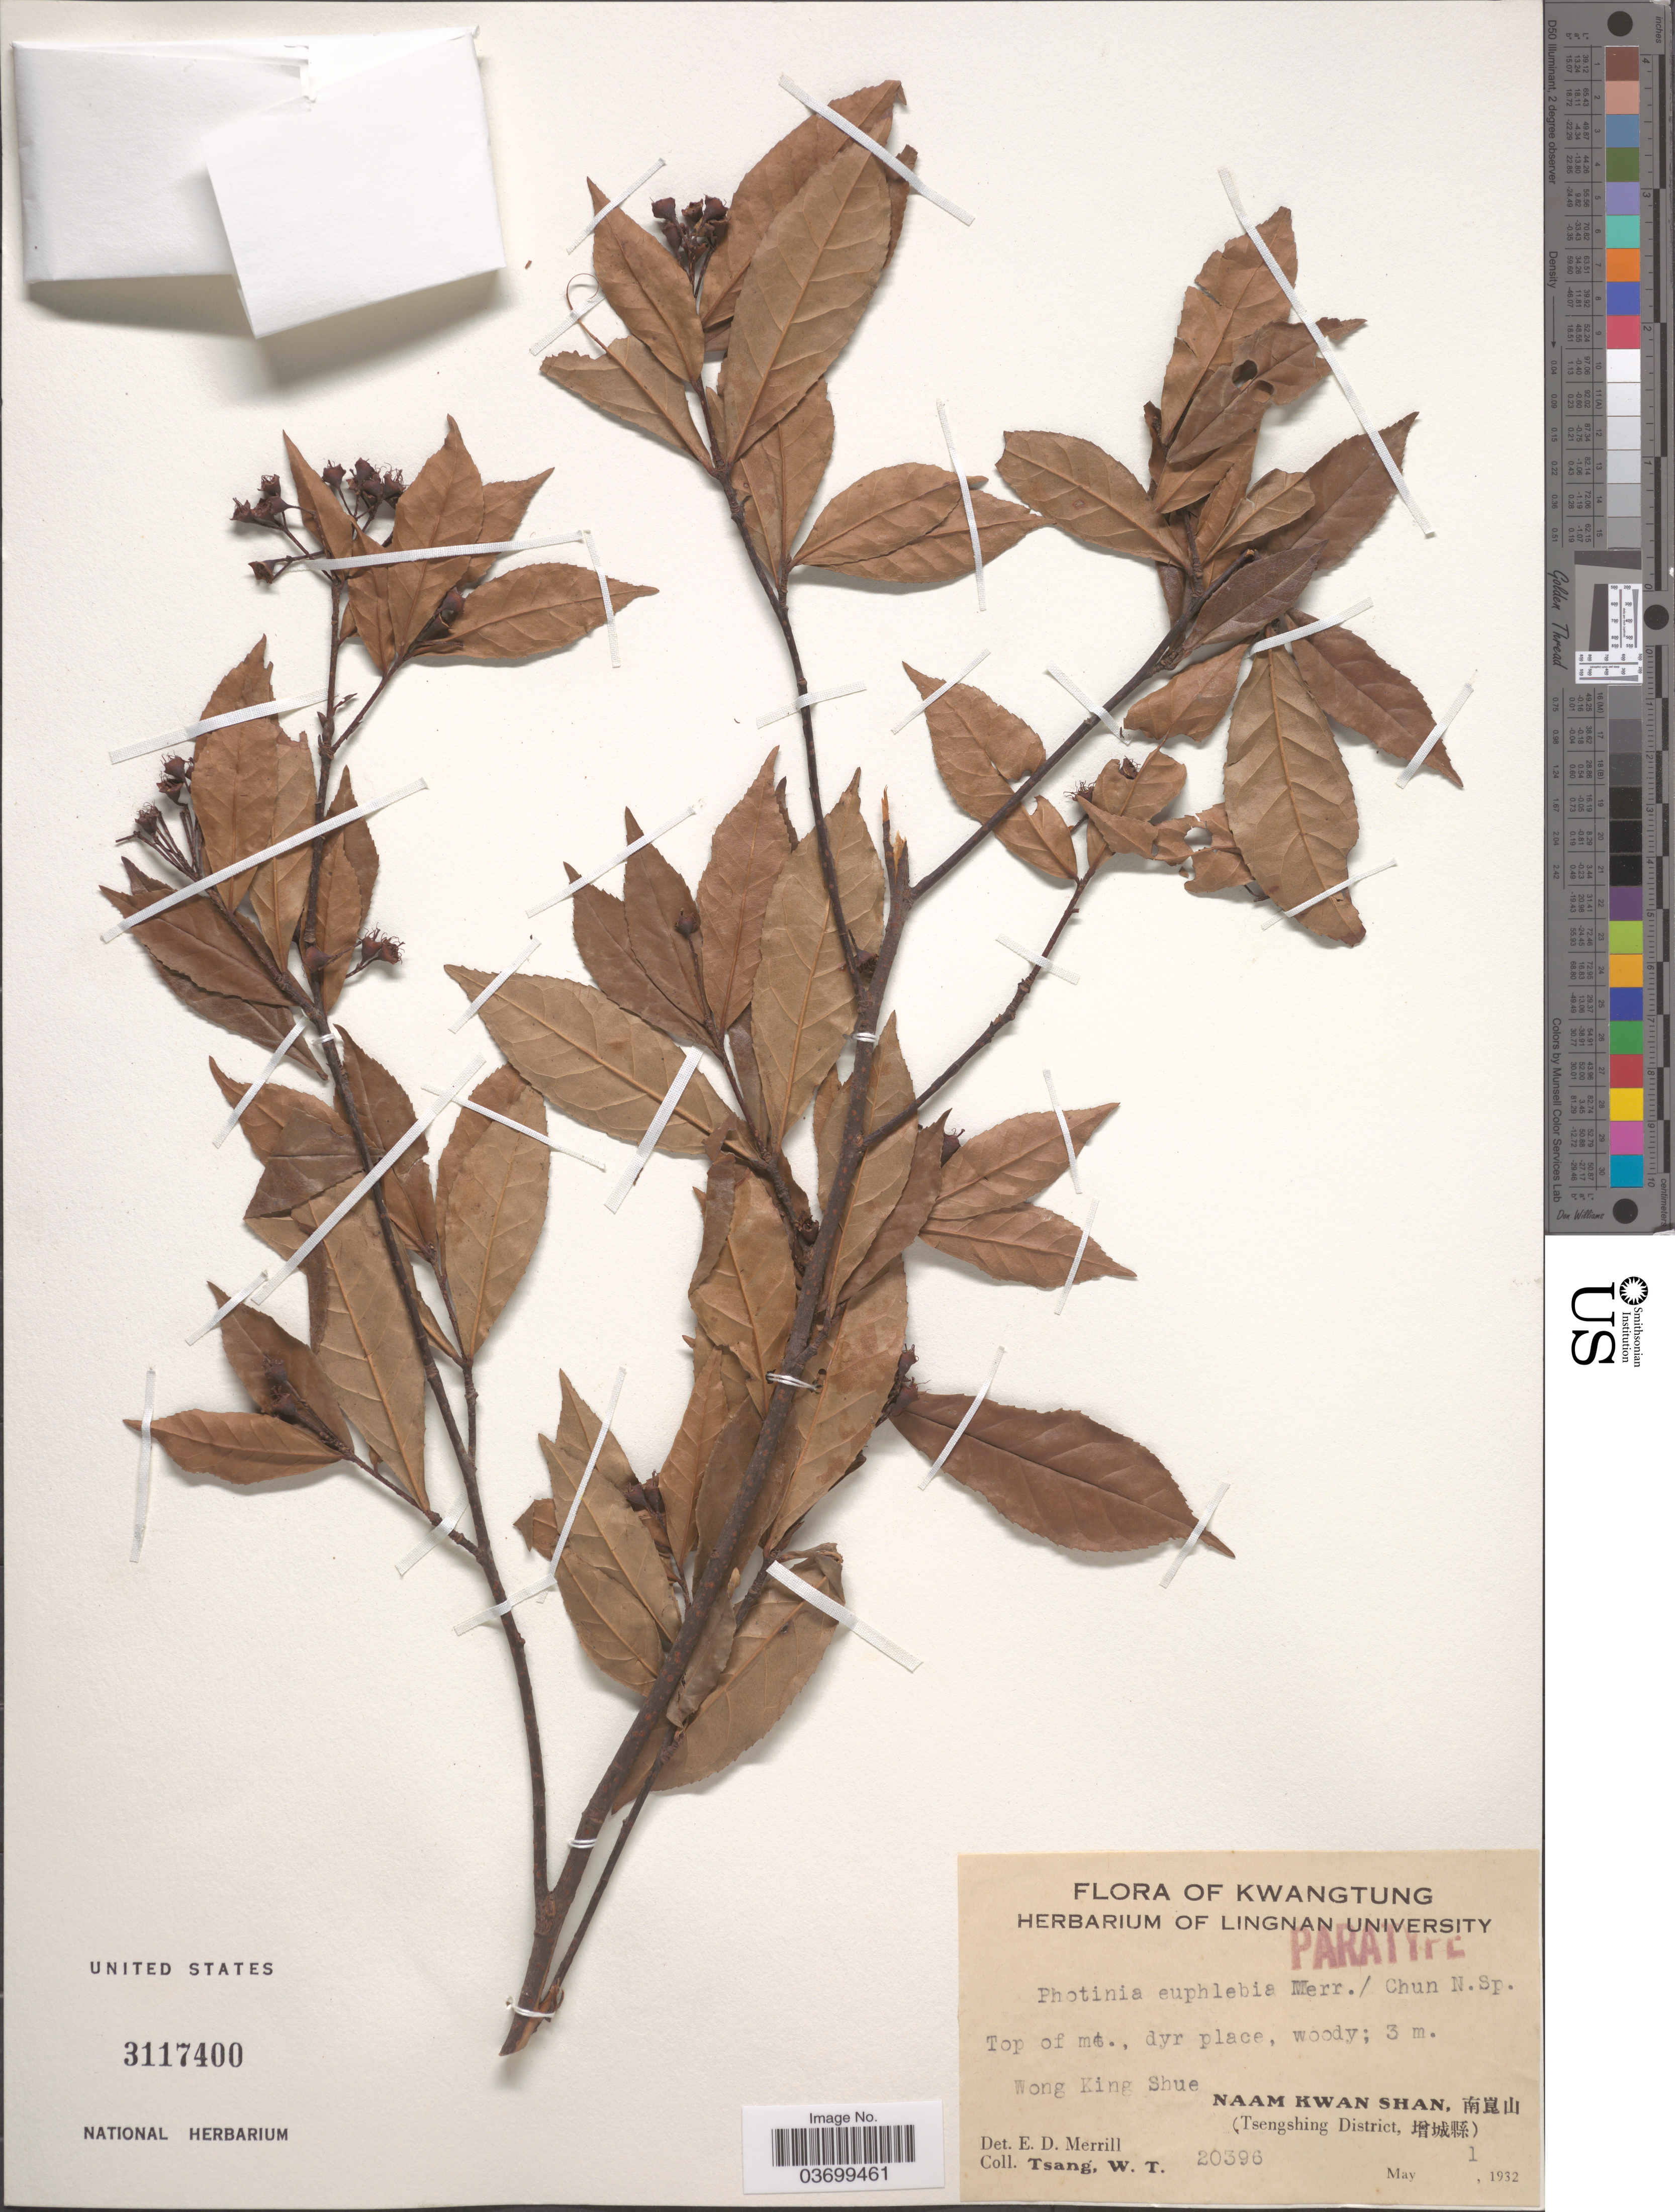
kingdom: Plantae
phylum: Tracheophyta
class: Magnoliopsida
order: Rosales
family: Rosaceae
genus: Photinia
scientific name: Photinia euphlebia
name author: Merr. & Chun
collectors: W. T. Tsang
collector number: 20396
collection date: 1932-05-01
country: China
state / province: Guangdong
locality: Kwangtung. Wong King Shue. Naam Kwan Shan, X. (Tsengshing District, X).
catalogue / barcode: US 3117400